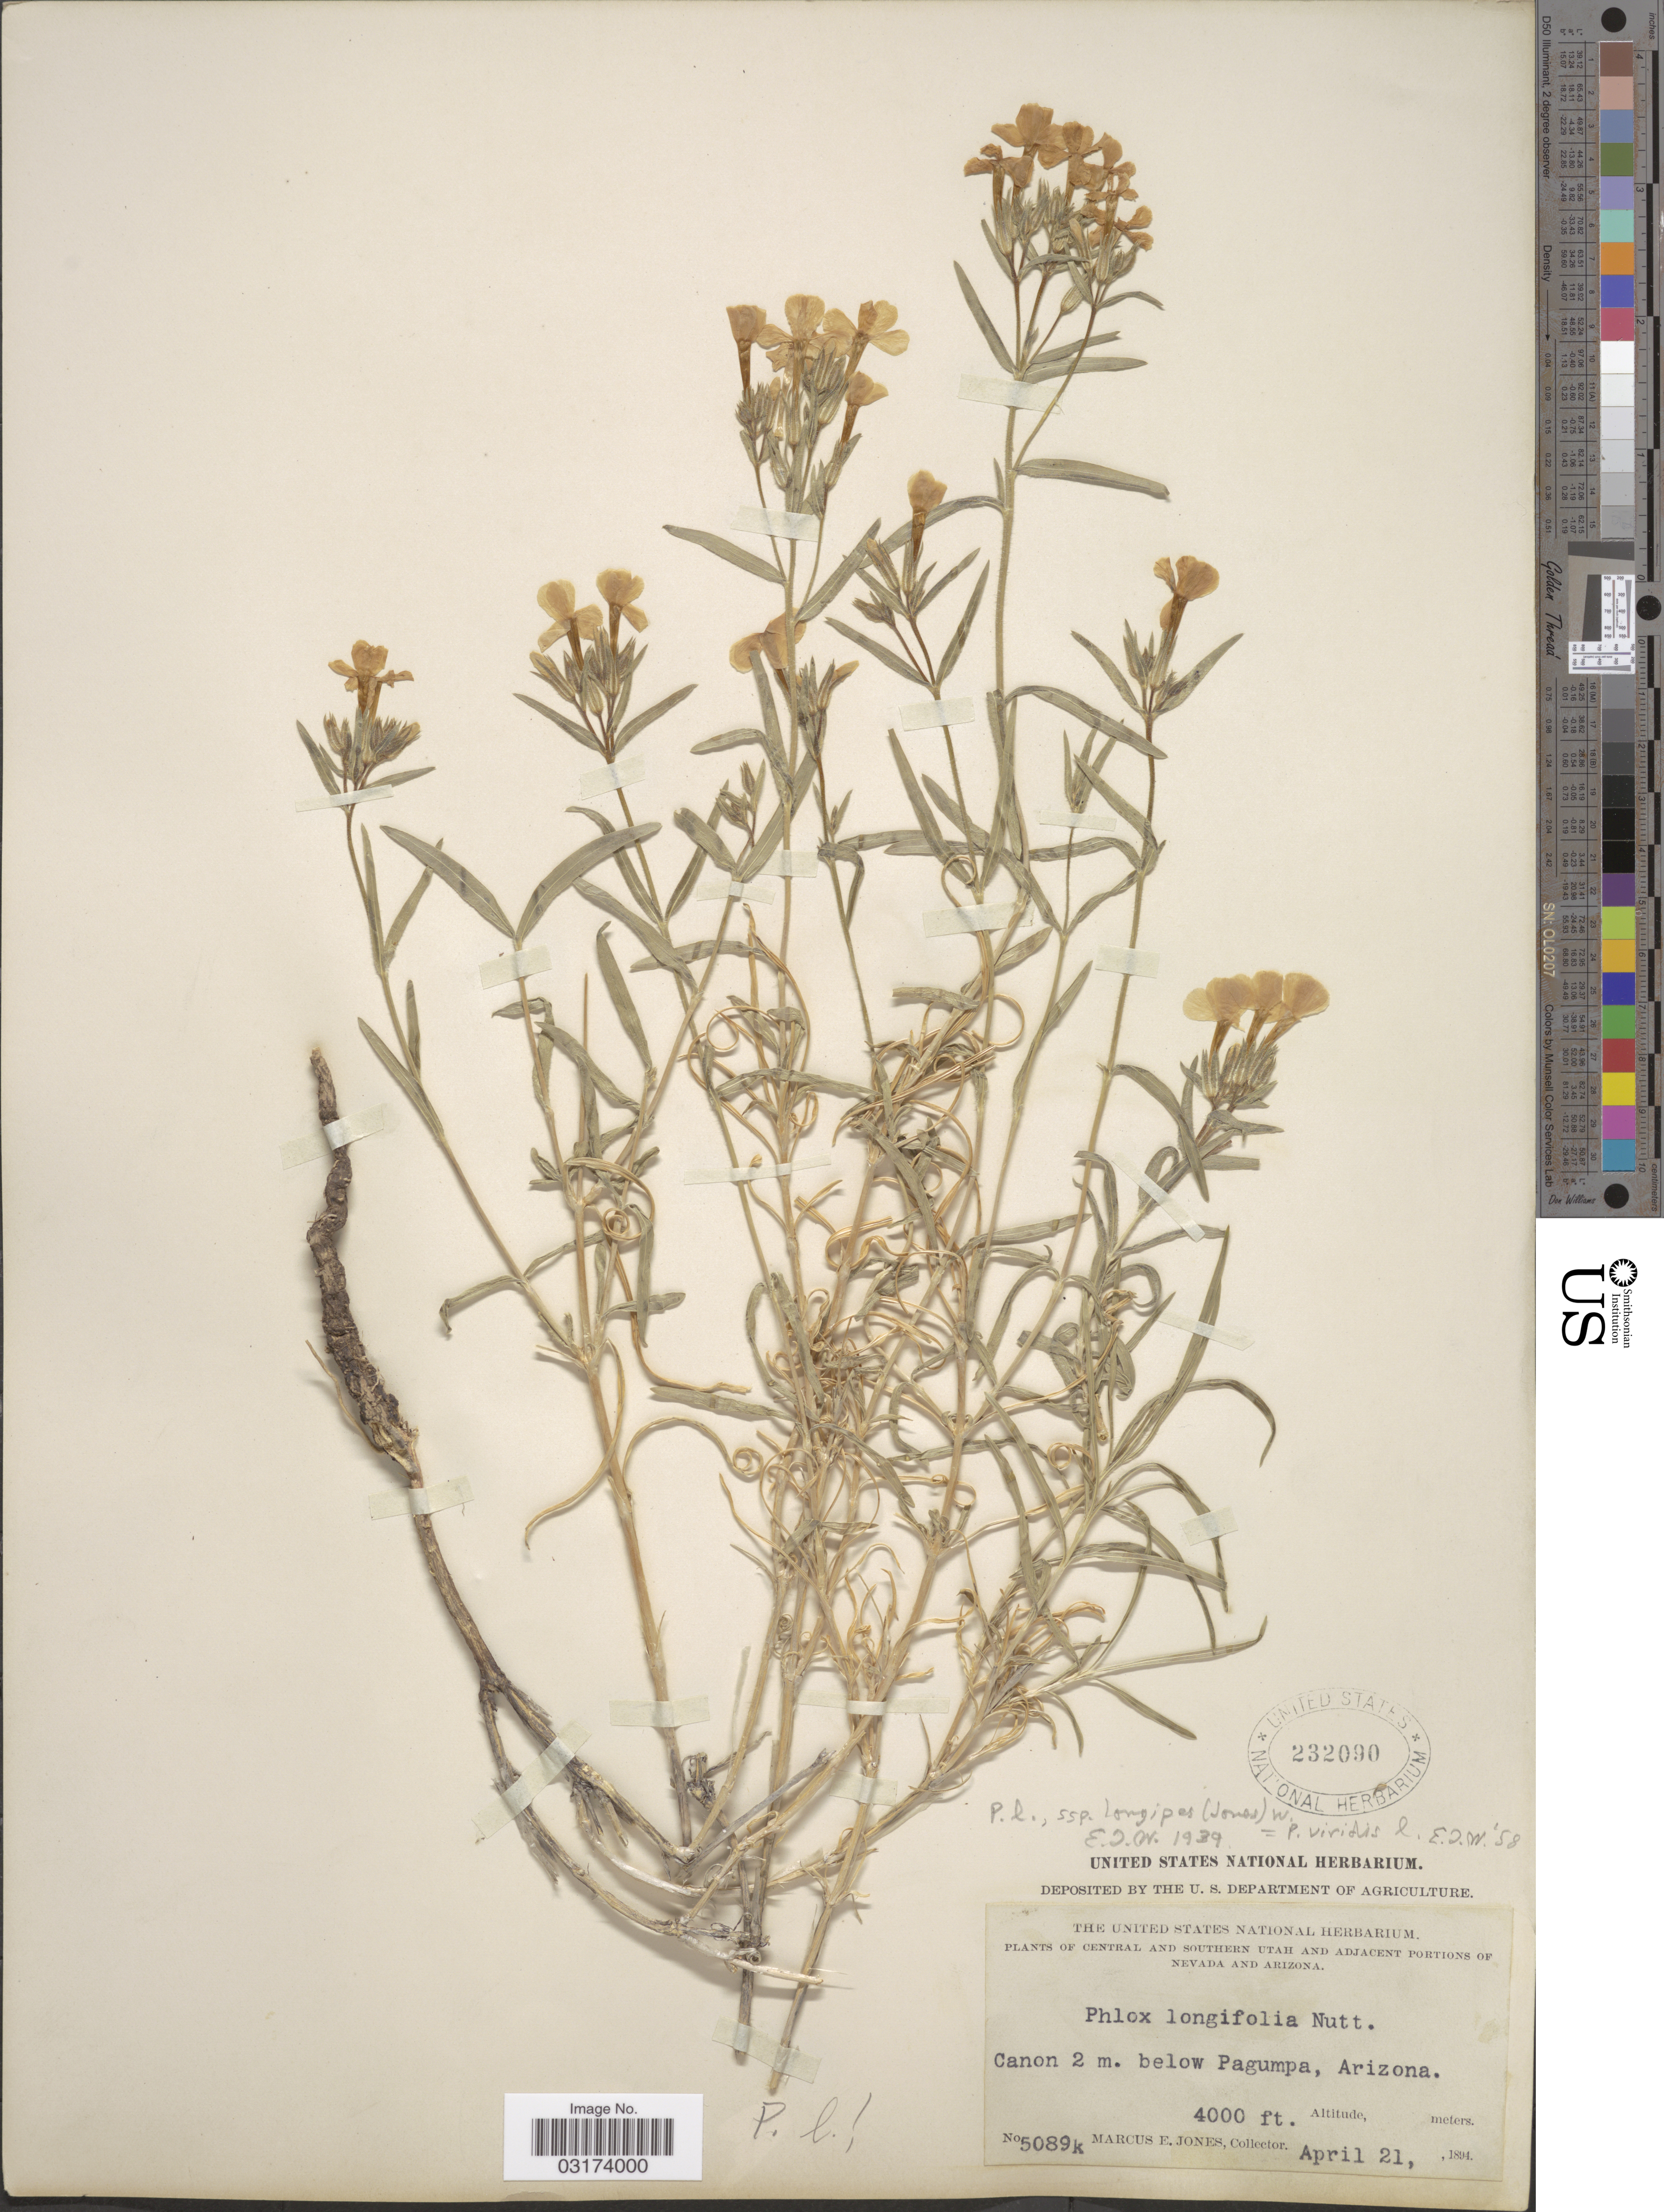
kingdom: Plantae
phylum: Tracheophyta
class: Magnoliopsida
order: Ericales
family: Polemoniaceae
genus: Phlox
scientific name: Phlox longifolia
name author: Nutt.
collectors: M. E. Jones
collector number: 5089k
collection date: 1894-04-21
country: United States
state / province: Arizona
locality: Adjacent portions of Arizona. Canon 2 m. below Pagumpa.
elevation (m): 1219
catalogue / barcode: US 232090